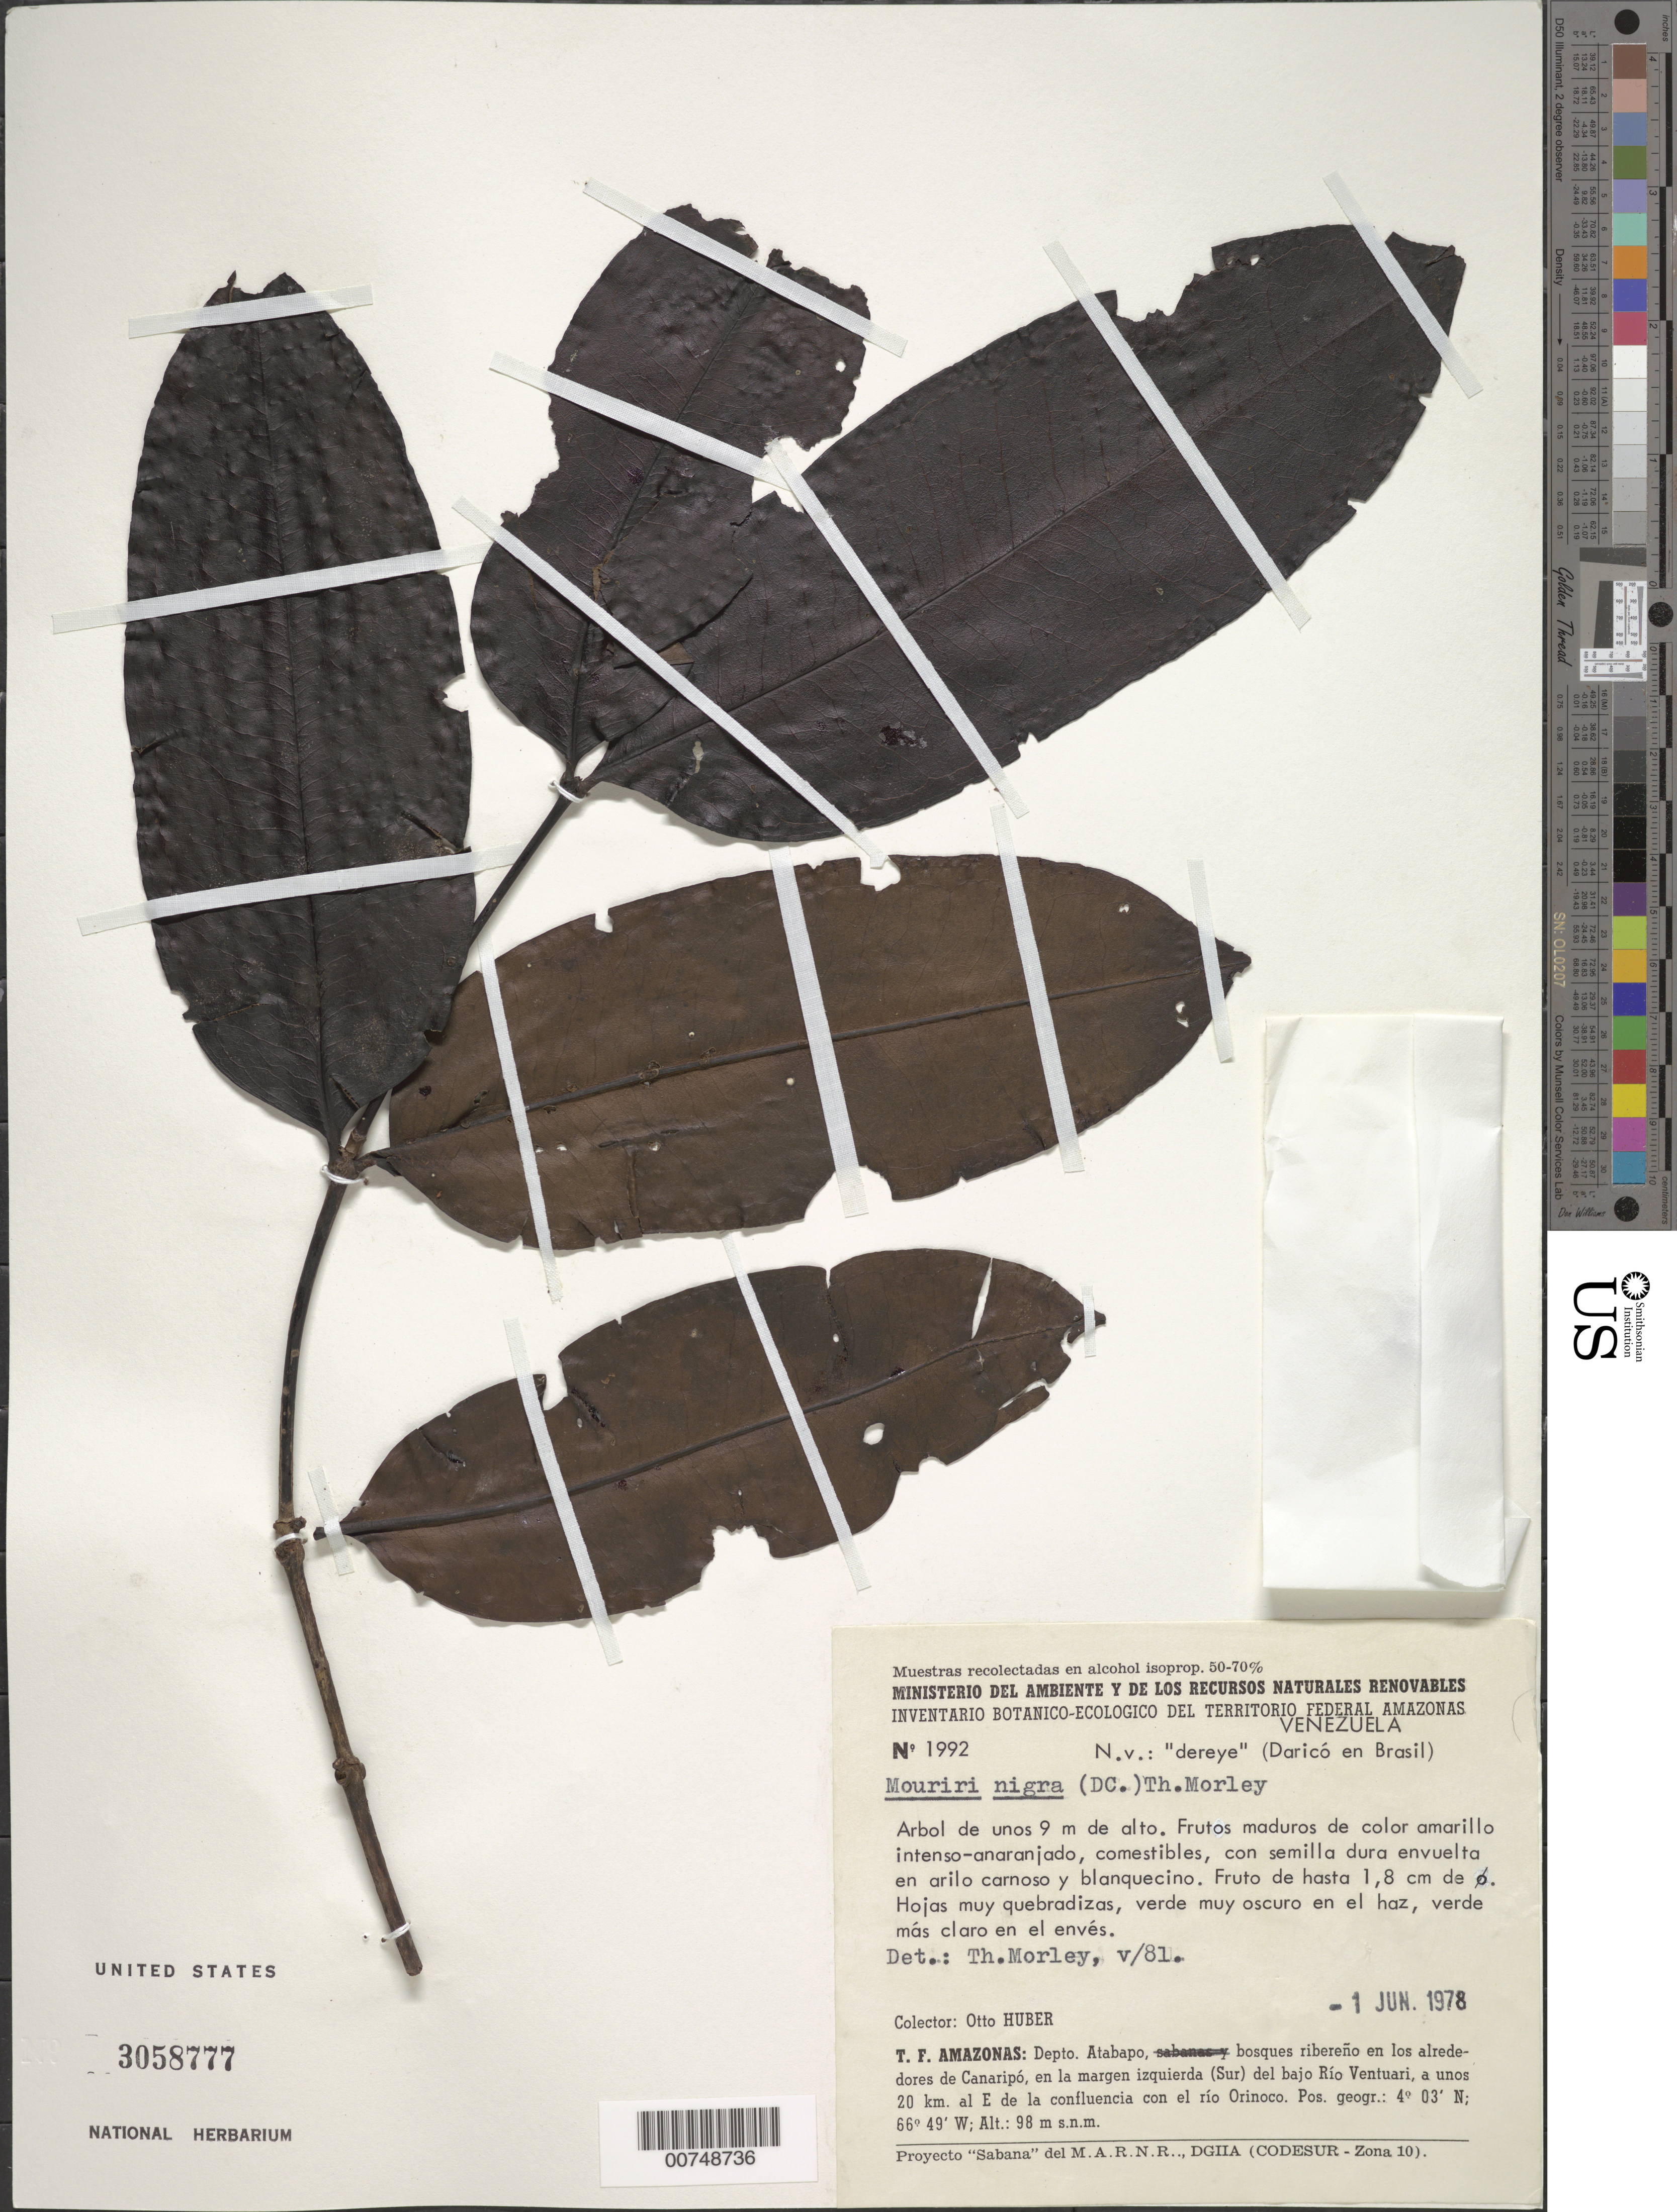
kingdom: Plantae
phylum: Tracheophyta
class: Magnoliopsida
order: Myrtales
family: Melastomataceae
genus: Mouriri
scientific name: Mouriri nigra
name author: (DC.) Morley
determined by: Morley, T.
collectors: O. Huber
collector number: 1992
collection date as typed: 1-Jun-78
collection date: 1978-06-01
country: Venezuela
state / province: Amazonas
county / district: Atabapo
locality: Canaripó, S del Bajo Río Ventuari, 20 km E de la confluencia con el Río Orinoco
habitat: Bosques ribereno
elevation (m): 98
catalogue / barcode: US 3058777